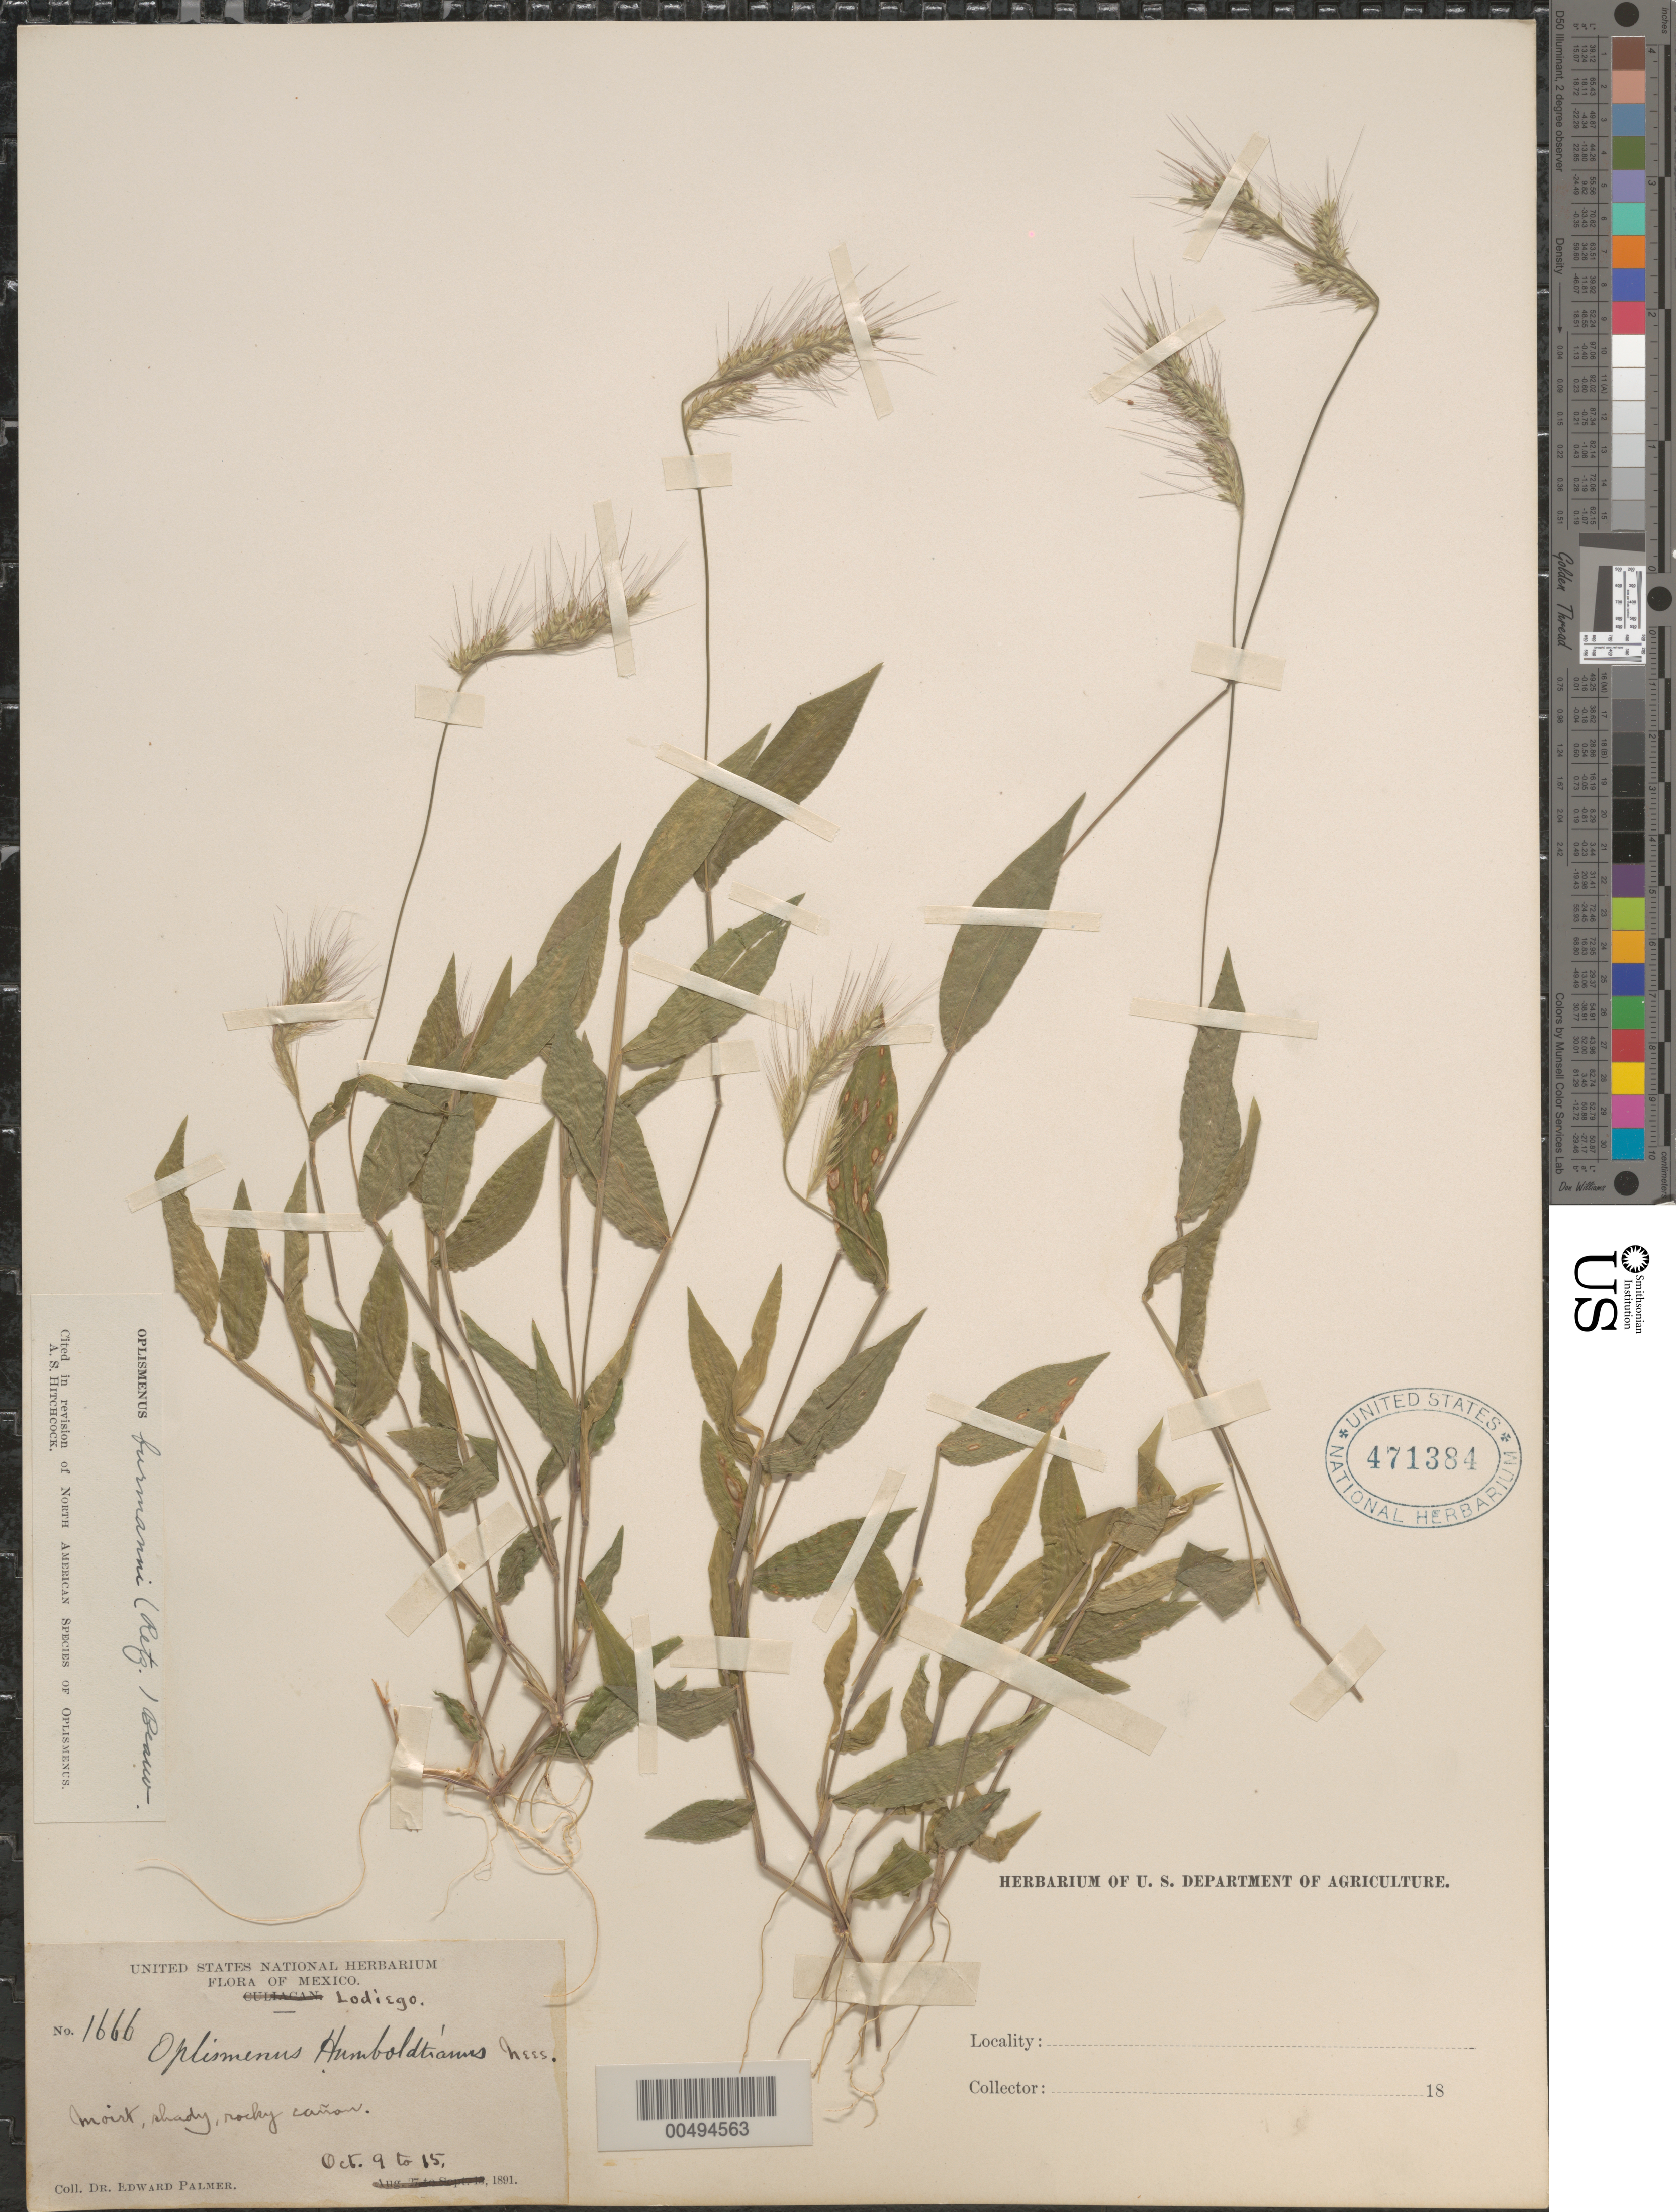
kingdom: Plantae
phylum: Tracheophyta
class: Liliopsida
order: Poales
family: Poaceae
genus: Oplismenus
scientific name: Oplismenus burmannii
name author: (Retz.) P. Beauv.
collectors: E. Palmer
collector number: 1666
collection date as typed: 9 Oct 1891 to 15 Oct 1891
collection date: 1891-10-09/1891-10-15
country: Mexico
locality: Lodiego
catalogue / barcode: US 471384